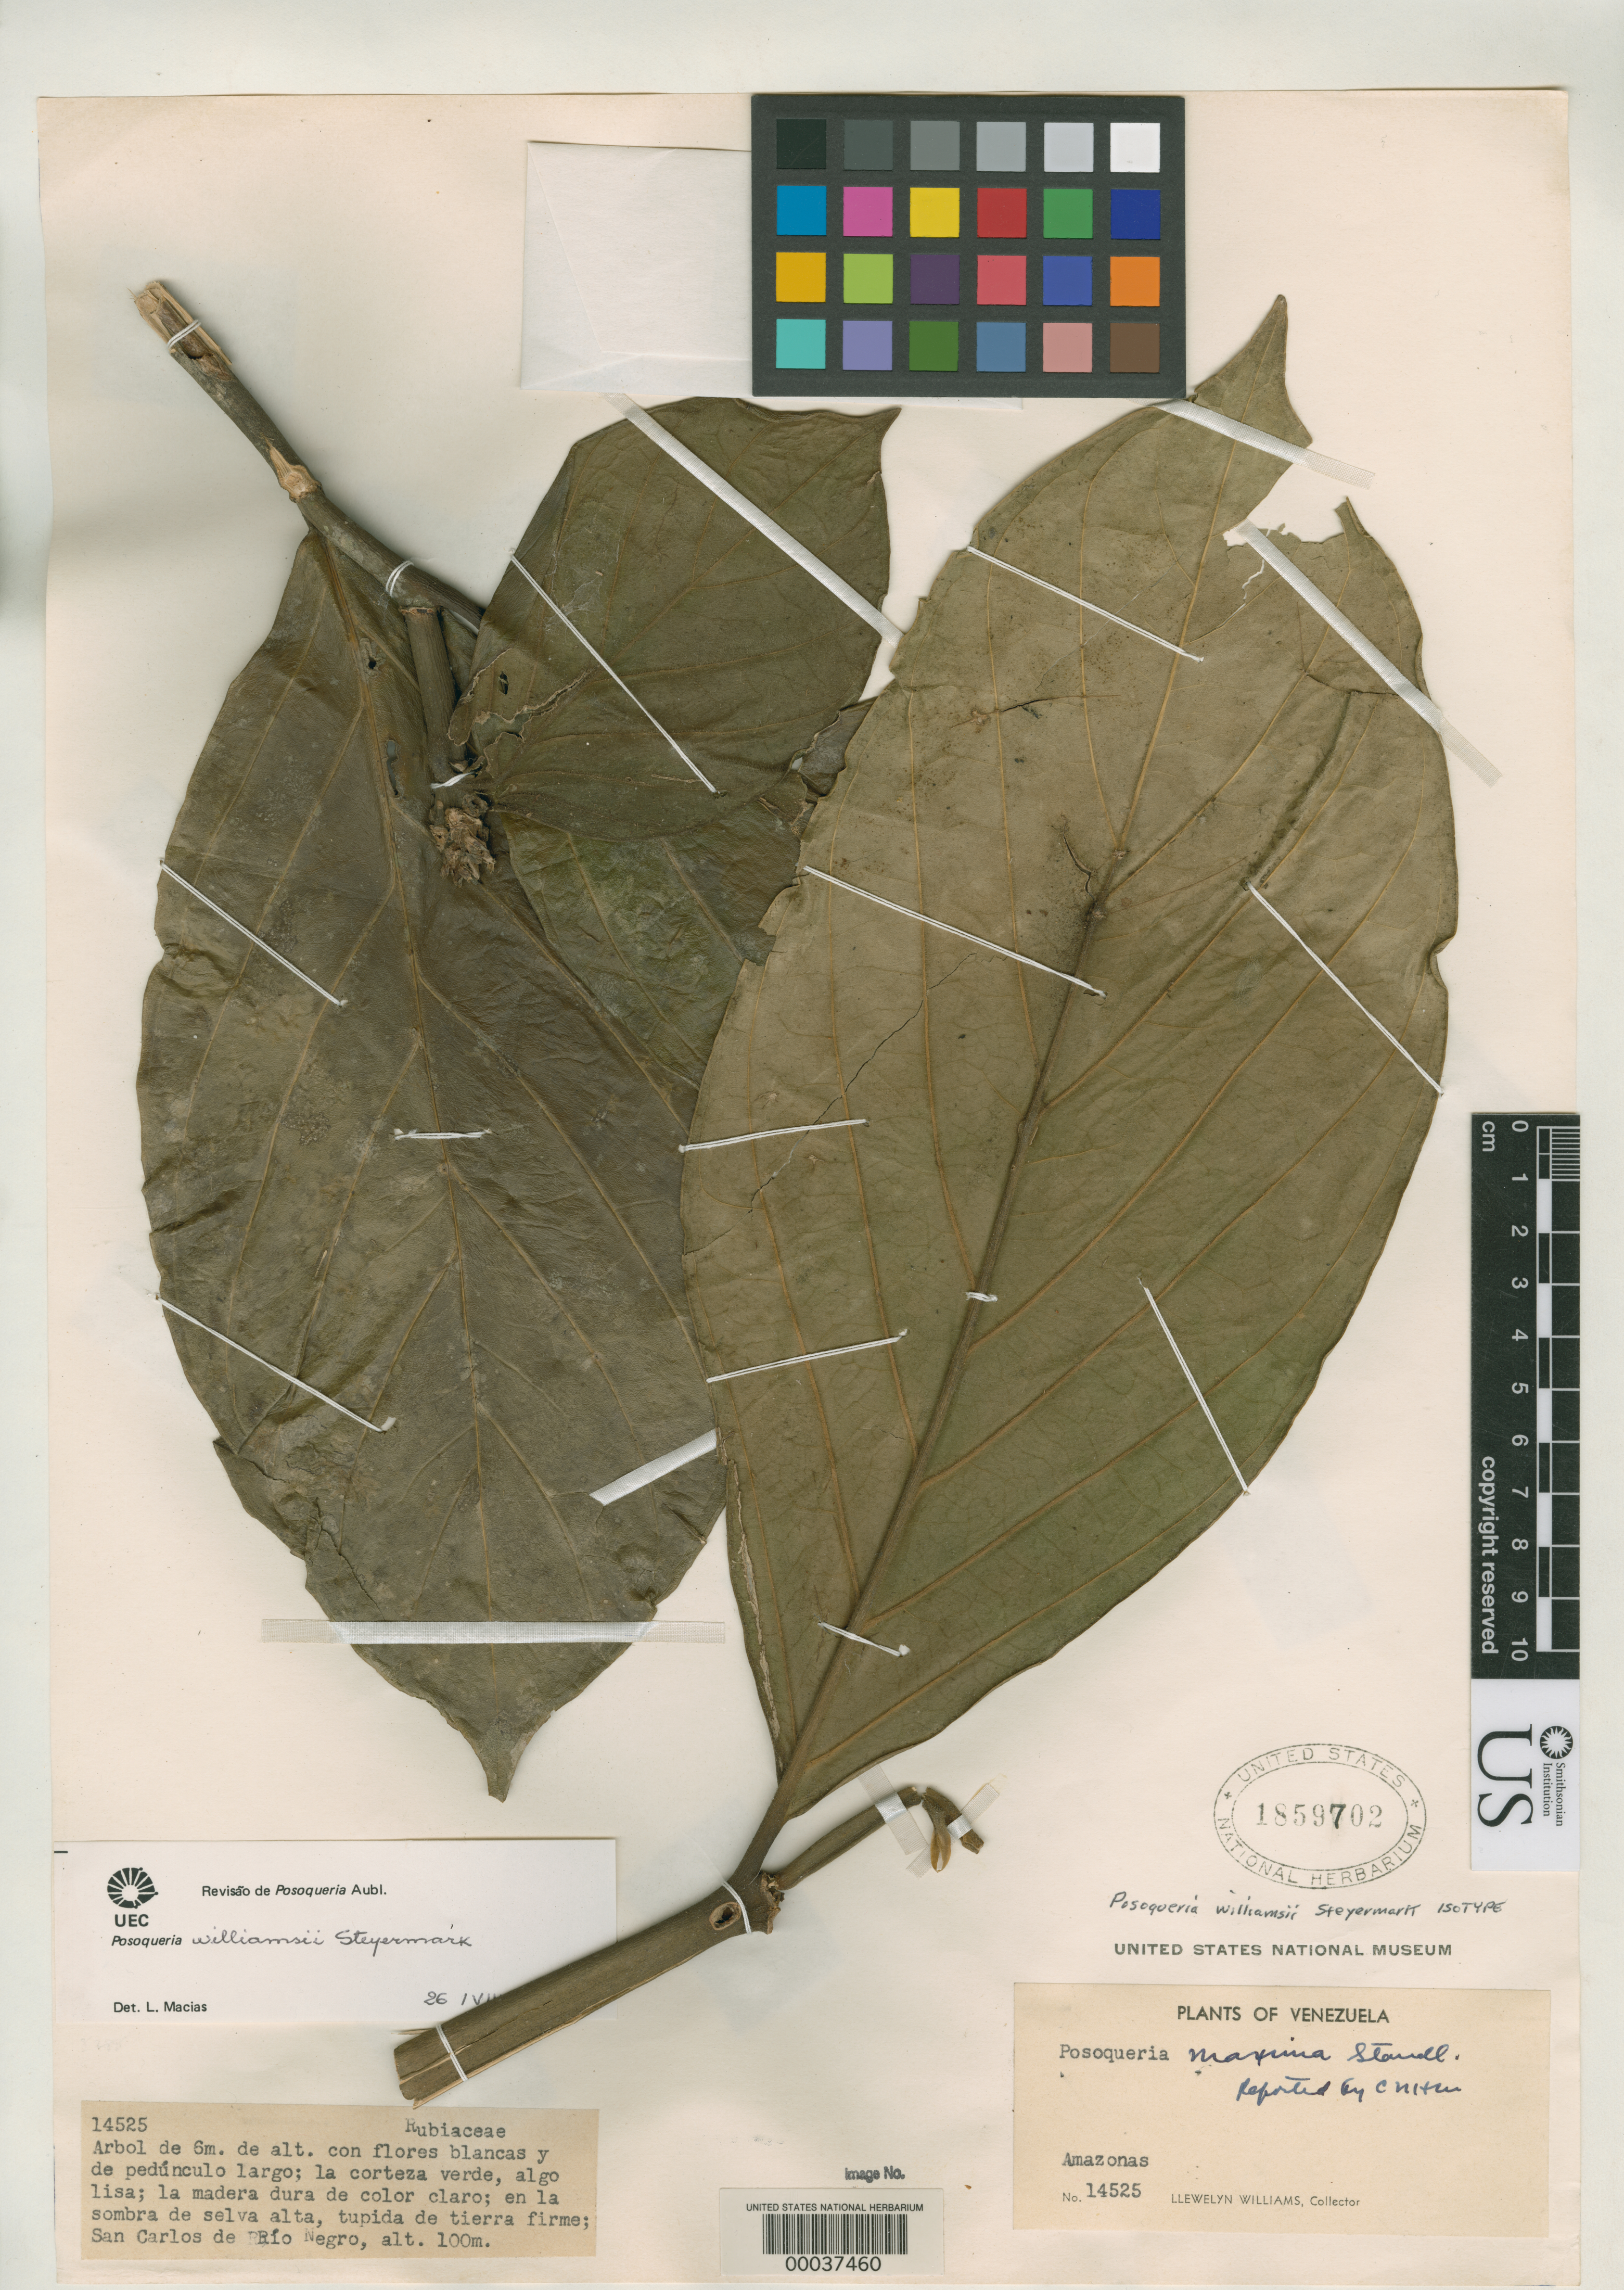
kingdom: Plantae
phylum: Tracheophyta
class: Magnoliopsida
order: Gentianales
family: Rubiaceae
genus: Posoqueria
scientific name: Posoqueria williamsii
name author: Steyerm.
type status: Isotype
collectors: Ll. Williams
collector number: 14525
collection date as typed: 28 Feb 1942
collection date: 1942-02-28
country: Venezuela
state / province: Amazonas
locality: San Carlos.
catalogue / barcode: US 1859702